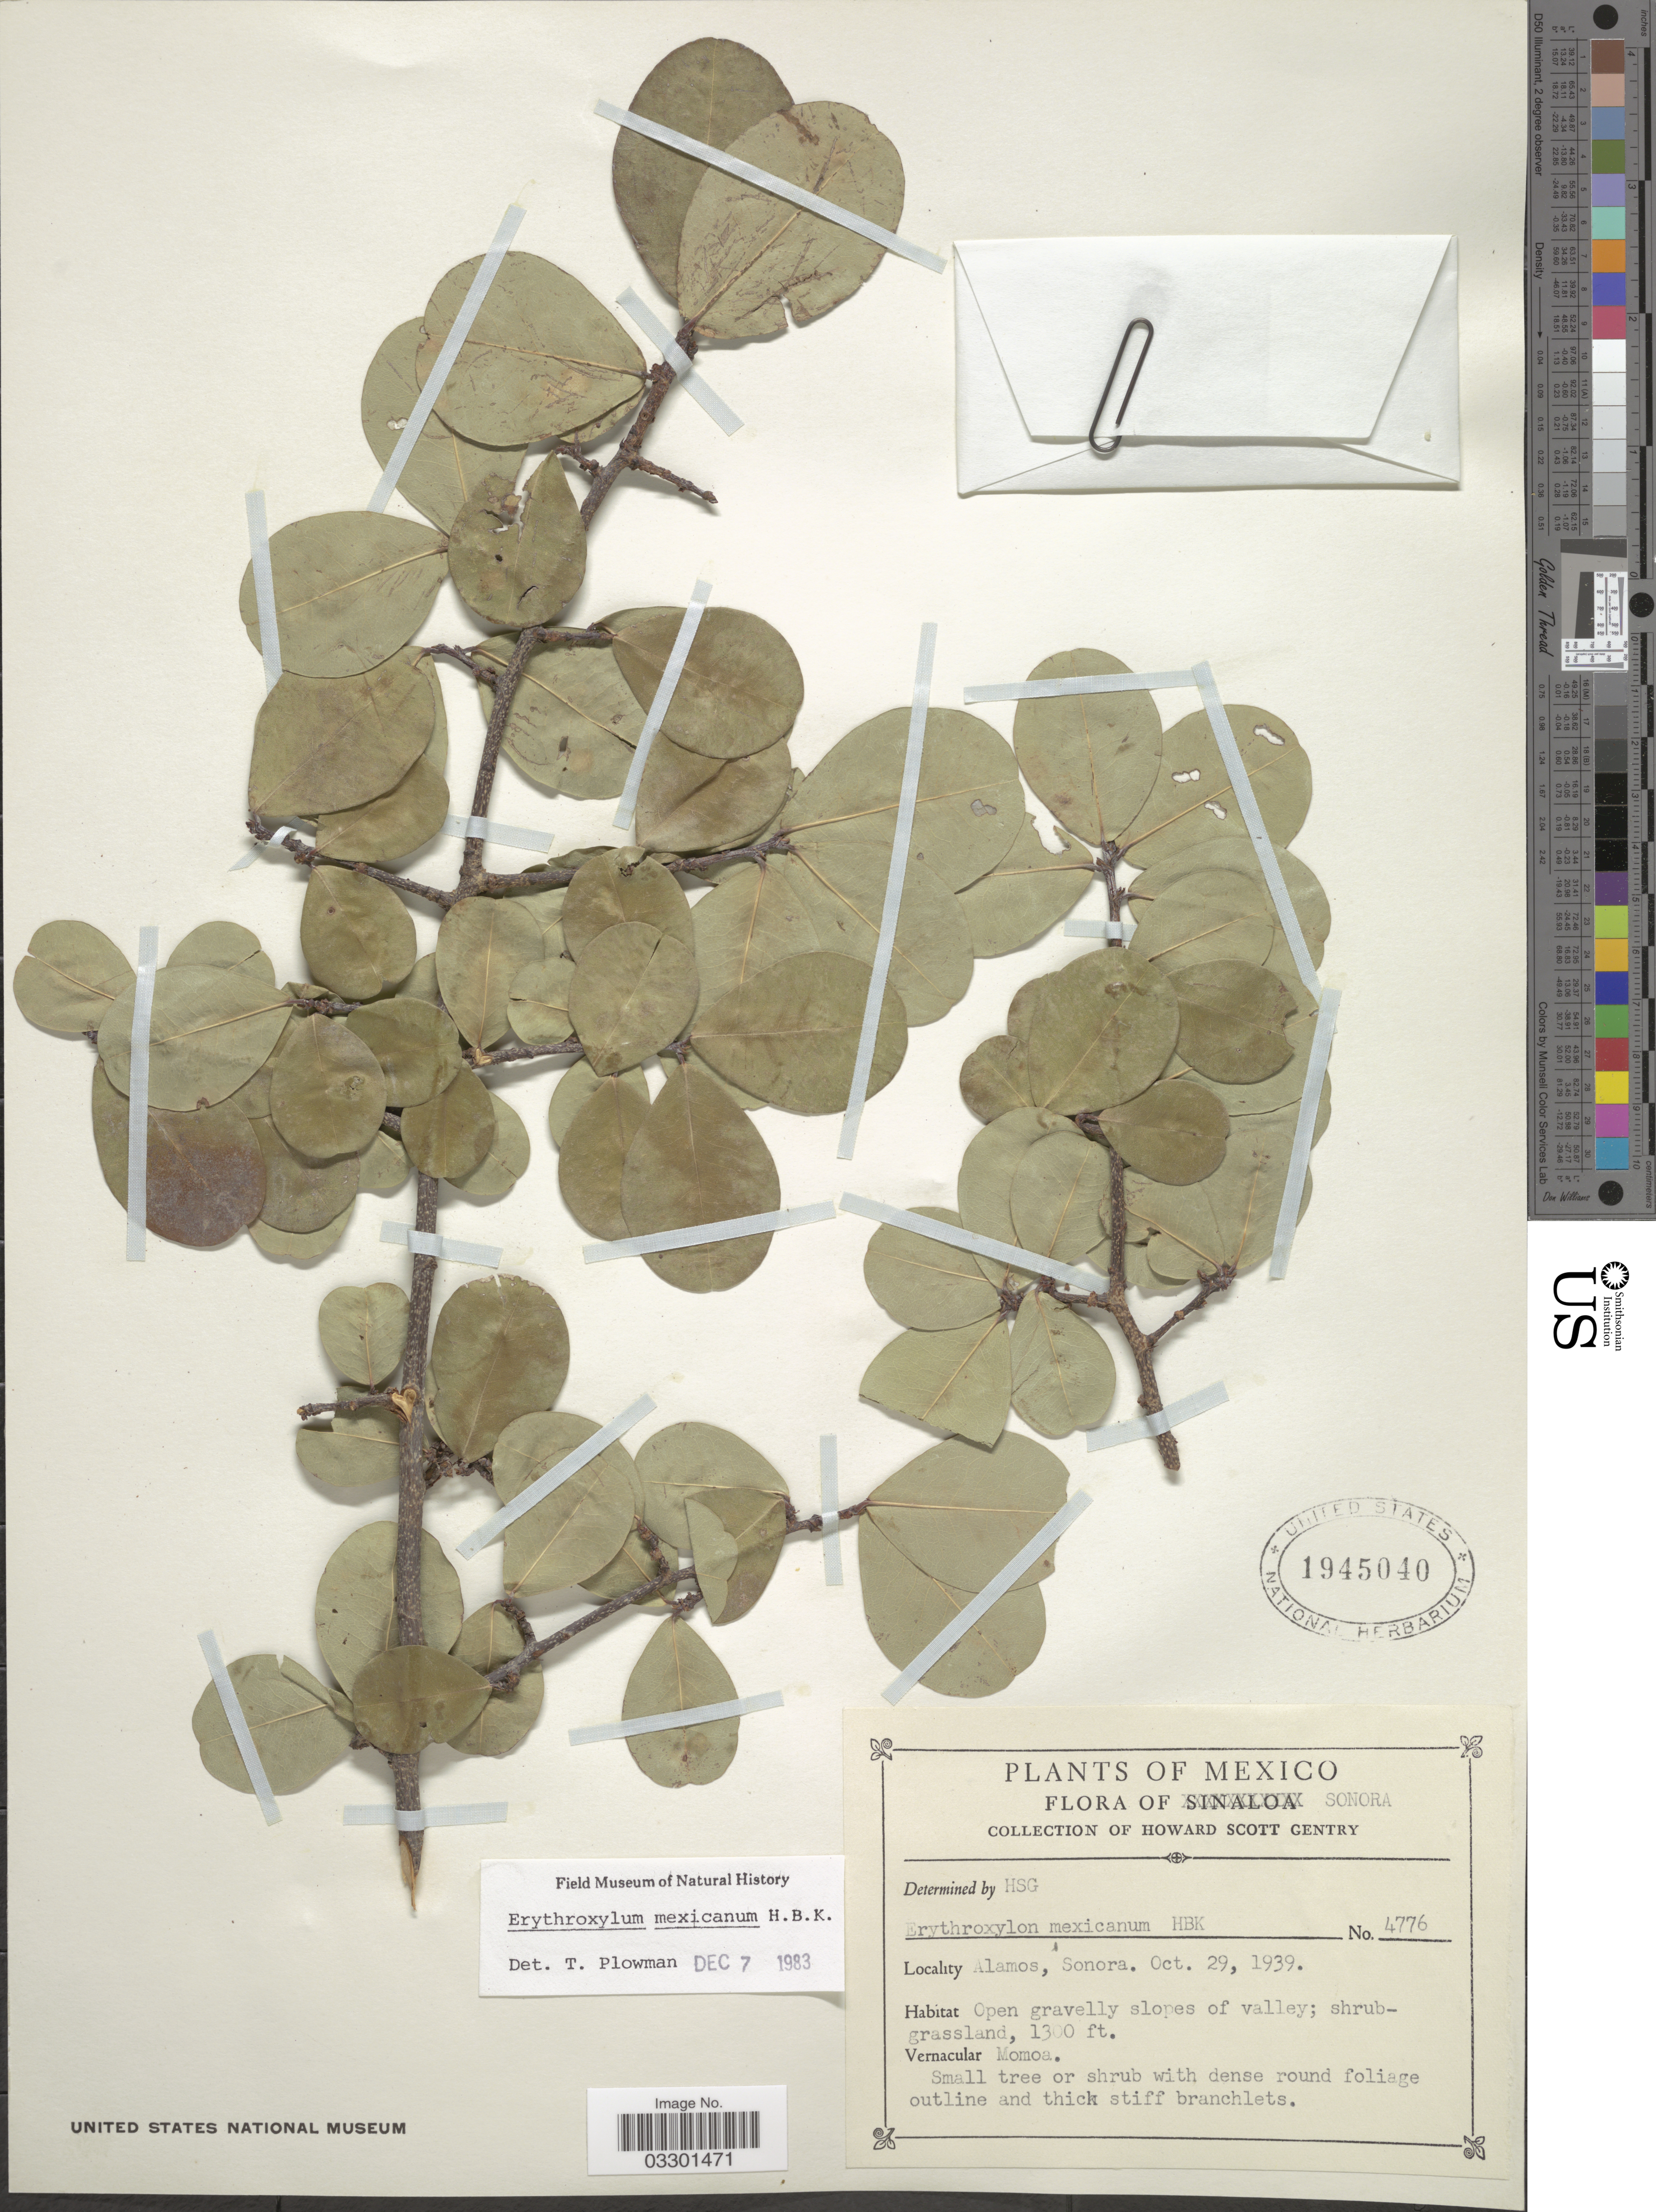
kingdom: Plantae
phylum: Tracheophyta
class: Magnoliopsida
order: Malpighiales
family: Erythroxylaceae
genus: Erythroxylum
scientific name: Erythroxylum mexicanum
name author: Kunth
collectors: H. S. Gentry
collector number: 4776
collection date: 1939-10-29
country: Mexico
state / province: Sonora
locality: Alamos.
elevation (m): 396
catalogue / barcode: US 1945040